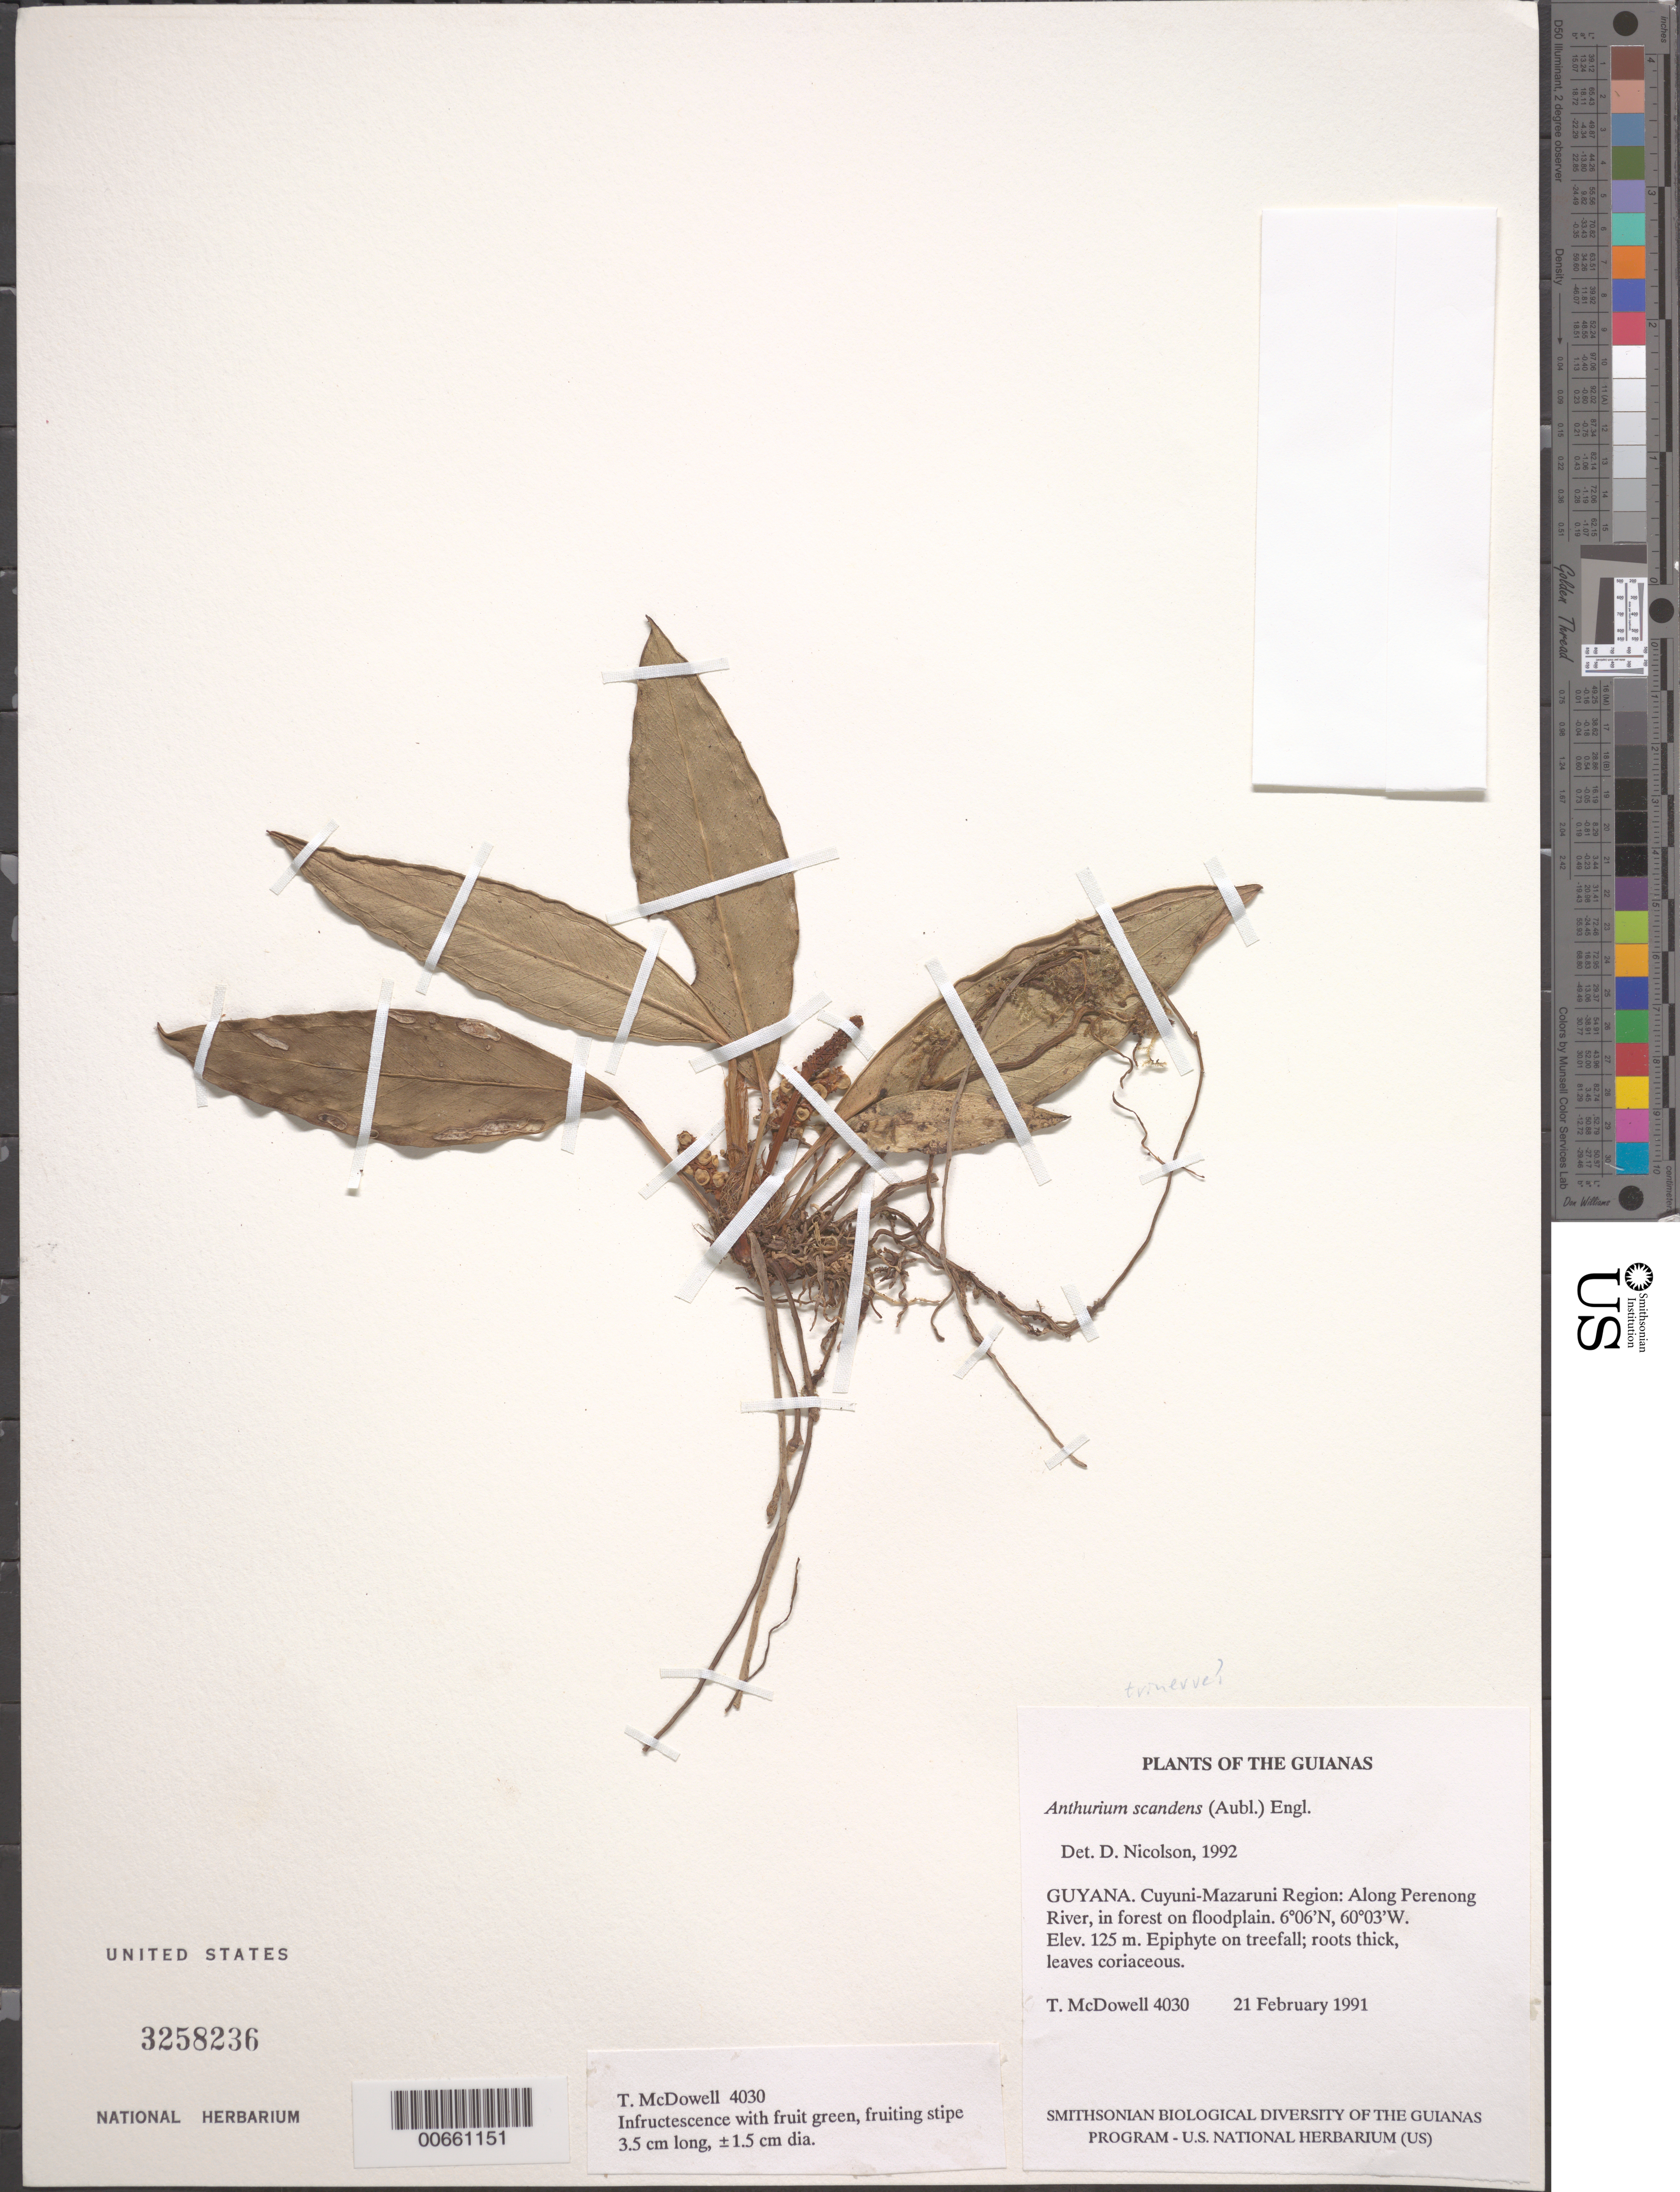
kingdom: Plantae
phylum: Tracheophyta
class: Liliopsida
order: Alismatales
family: Araceae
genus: Anthurium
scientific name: Anthurium scandens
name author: (Aubl.) Engl.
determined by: Nicolson, Dan H.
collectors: T. McDowell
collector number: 4030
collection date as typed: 21 February 1991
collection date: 1991-02-21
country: Guyana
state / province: Cuyuni-Mazaruni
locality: Along Perenong River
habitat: Forest on floodplain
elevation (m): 125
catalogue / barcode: US 3258236